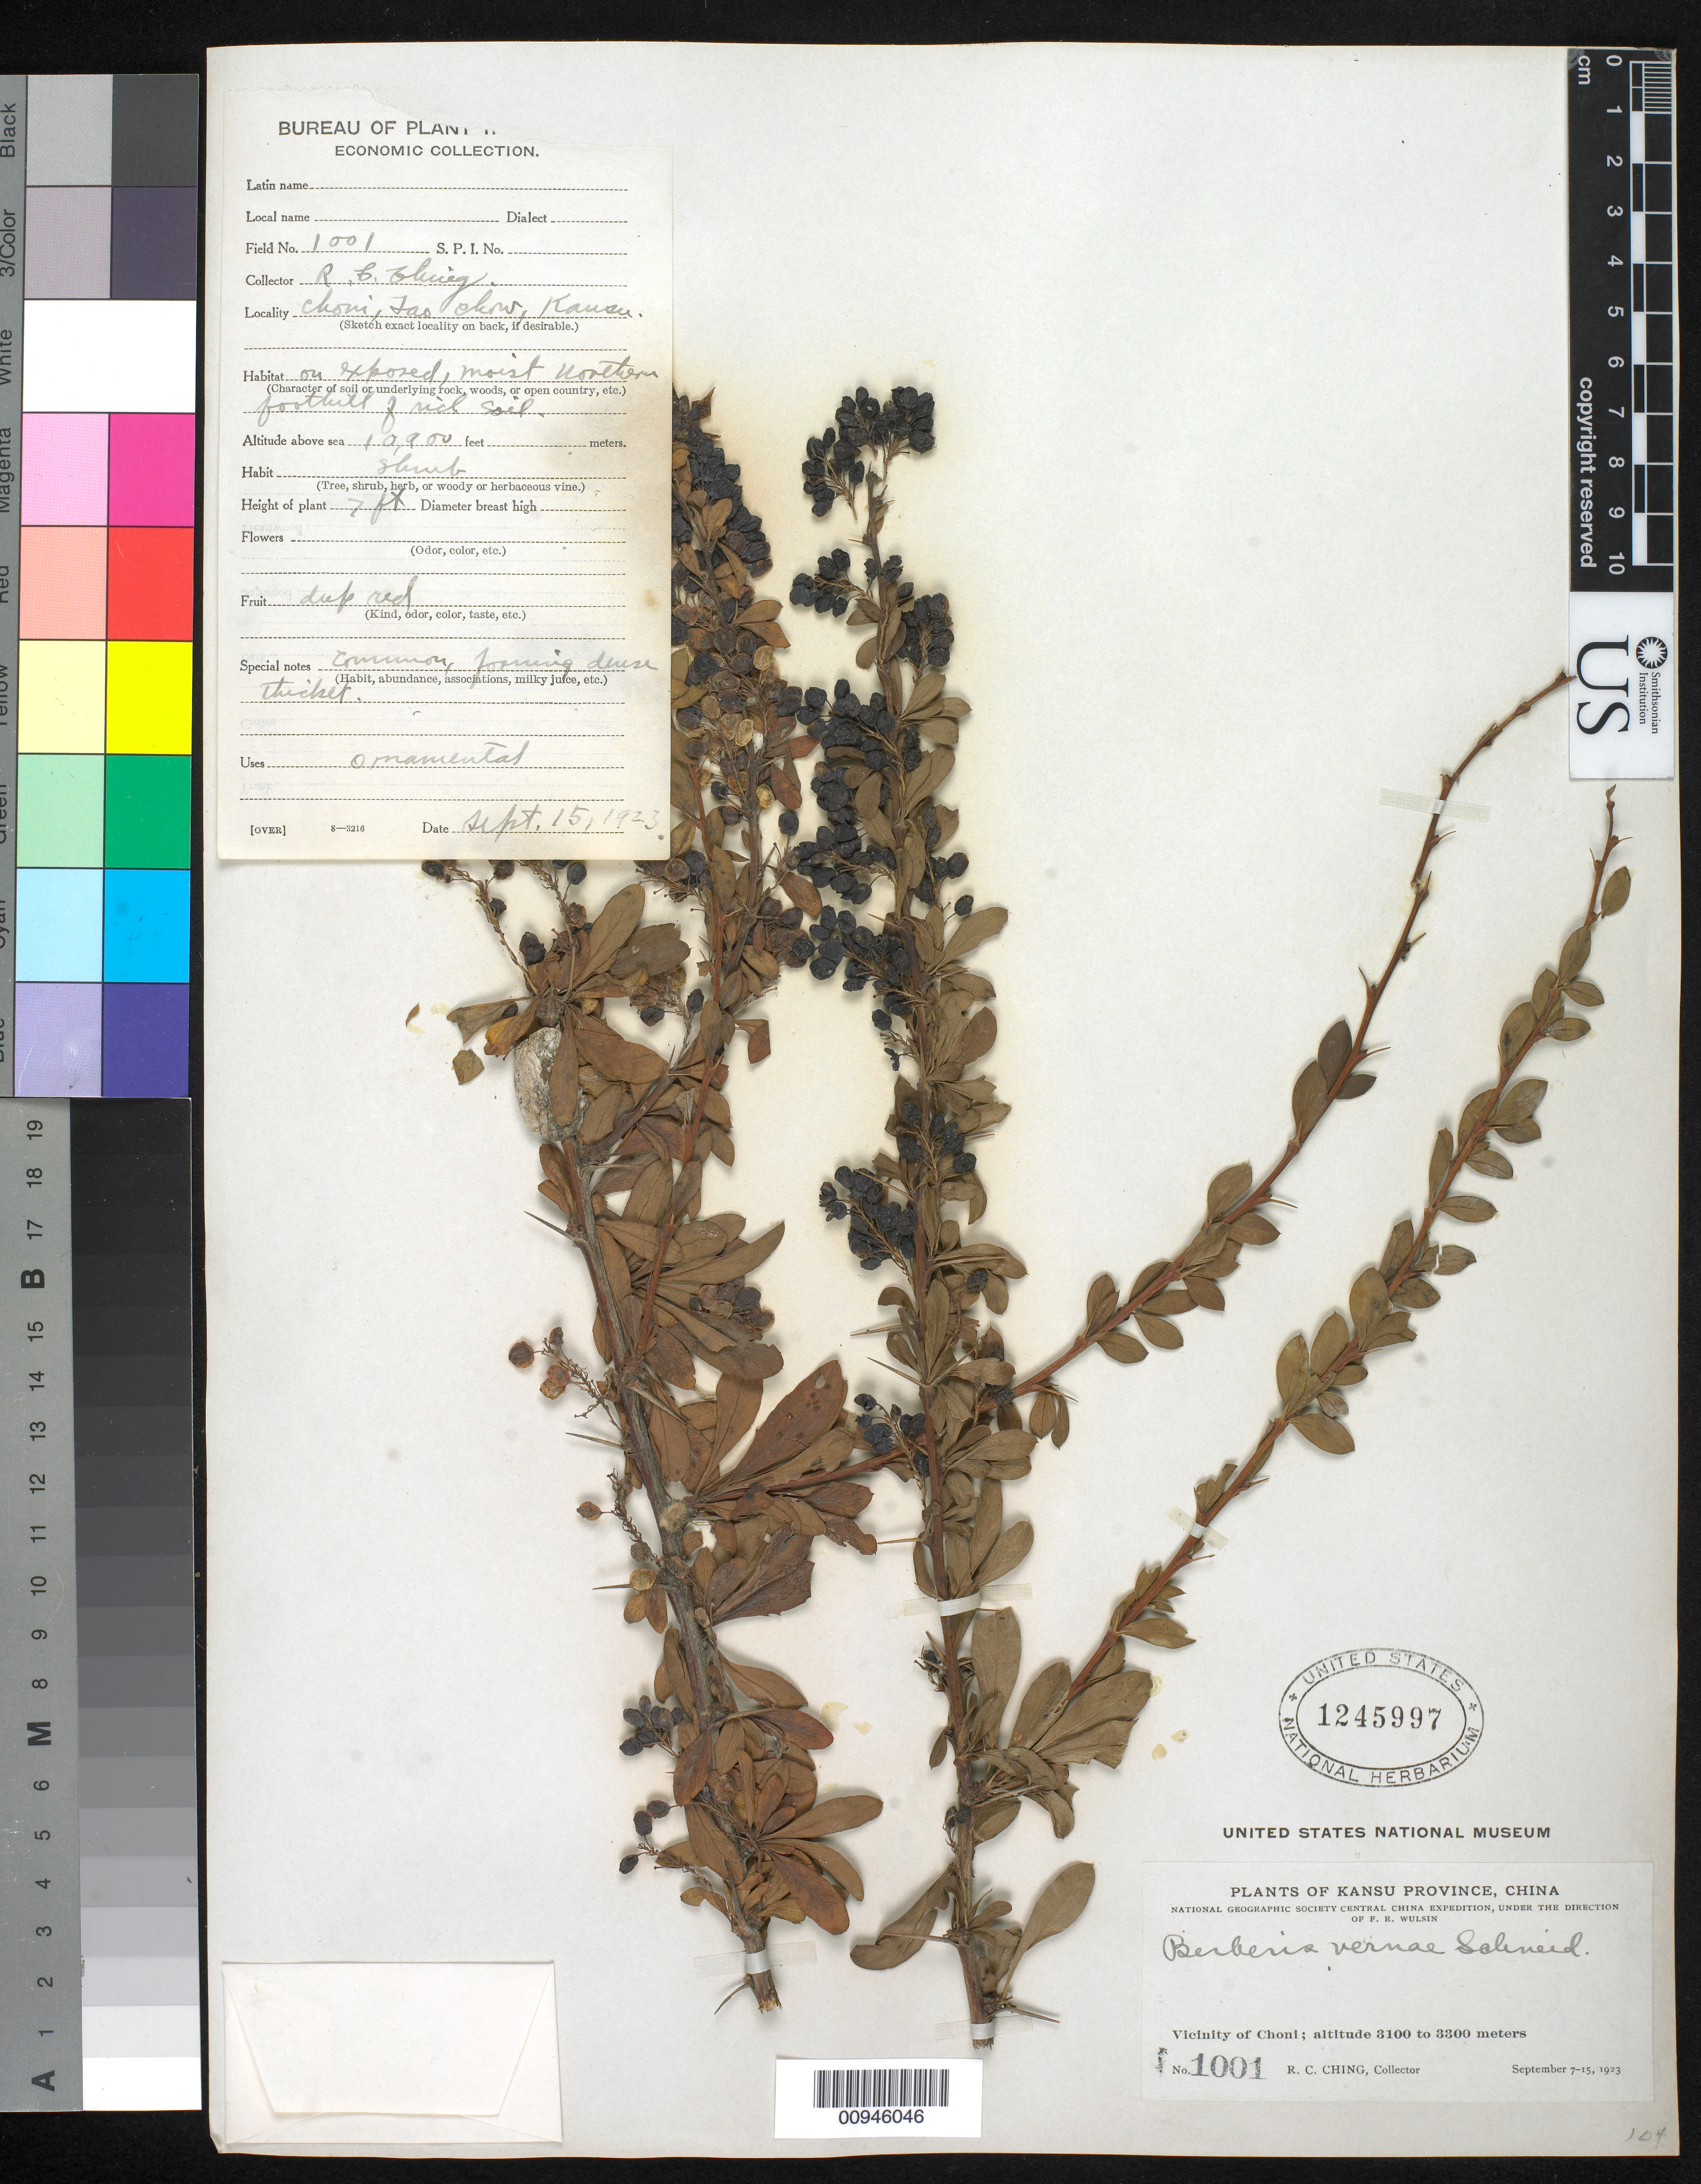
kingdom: Plantae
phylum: Tracheophyta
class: Magnoliopsida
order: Ranunculales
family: Berberidaceae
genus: Berberis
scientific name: Berberis vernae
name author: C.K. Schneid.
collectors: R. C. Ching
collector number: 1001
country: China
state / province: Gansu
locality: Tao Chow, Choui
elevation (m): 3322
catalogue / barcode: US 1245997